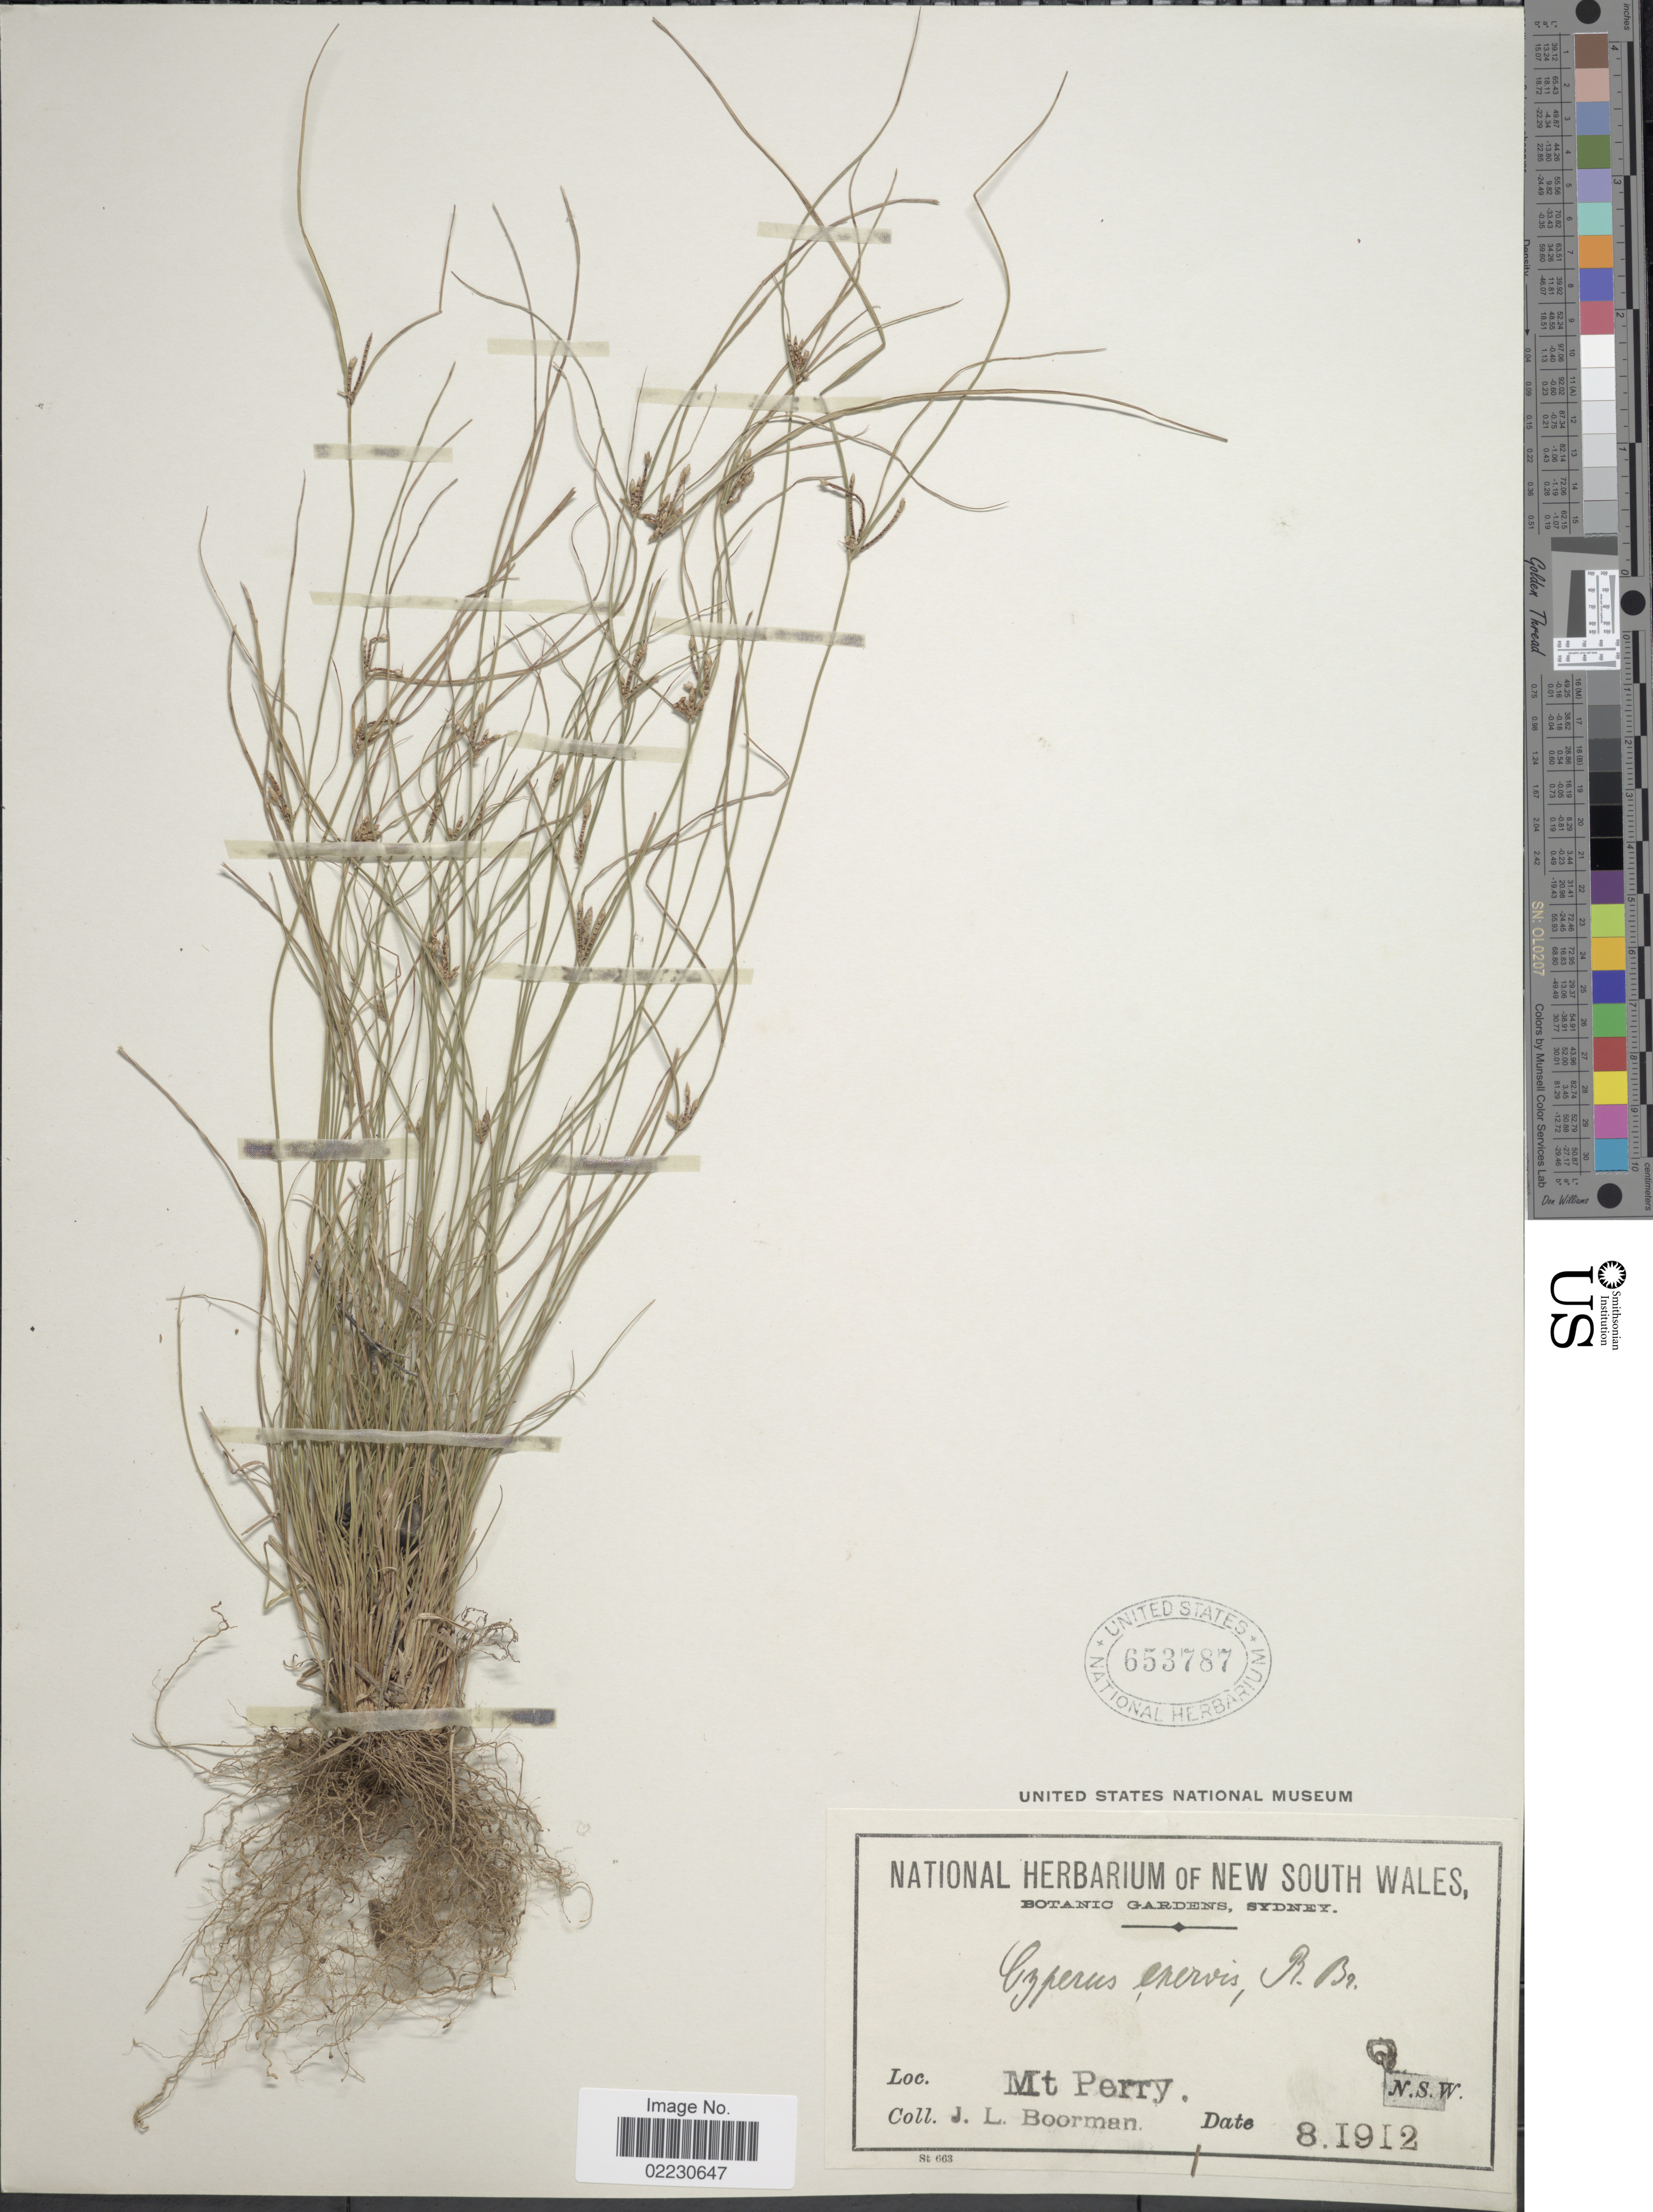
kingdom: Plantae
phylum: Tracheophyta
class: Liliopsida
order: Poales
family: Cyperaceae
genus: Cyperus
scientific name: Cyperus enervis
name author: R. Br.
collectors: J. Boorman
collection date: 1912-08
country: Australia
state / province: New South Wales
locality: Mt Perry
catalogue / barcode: US 653787